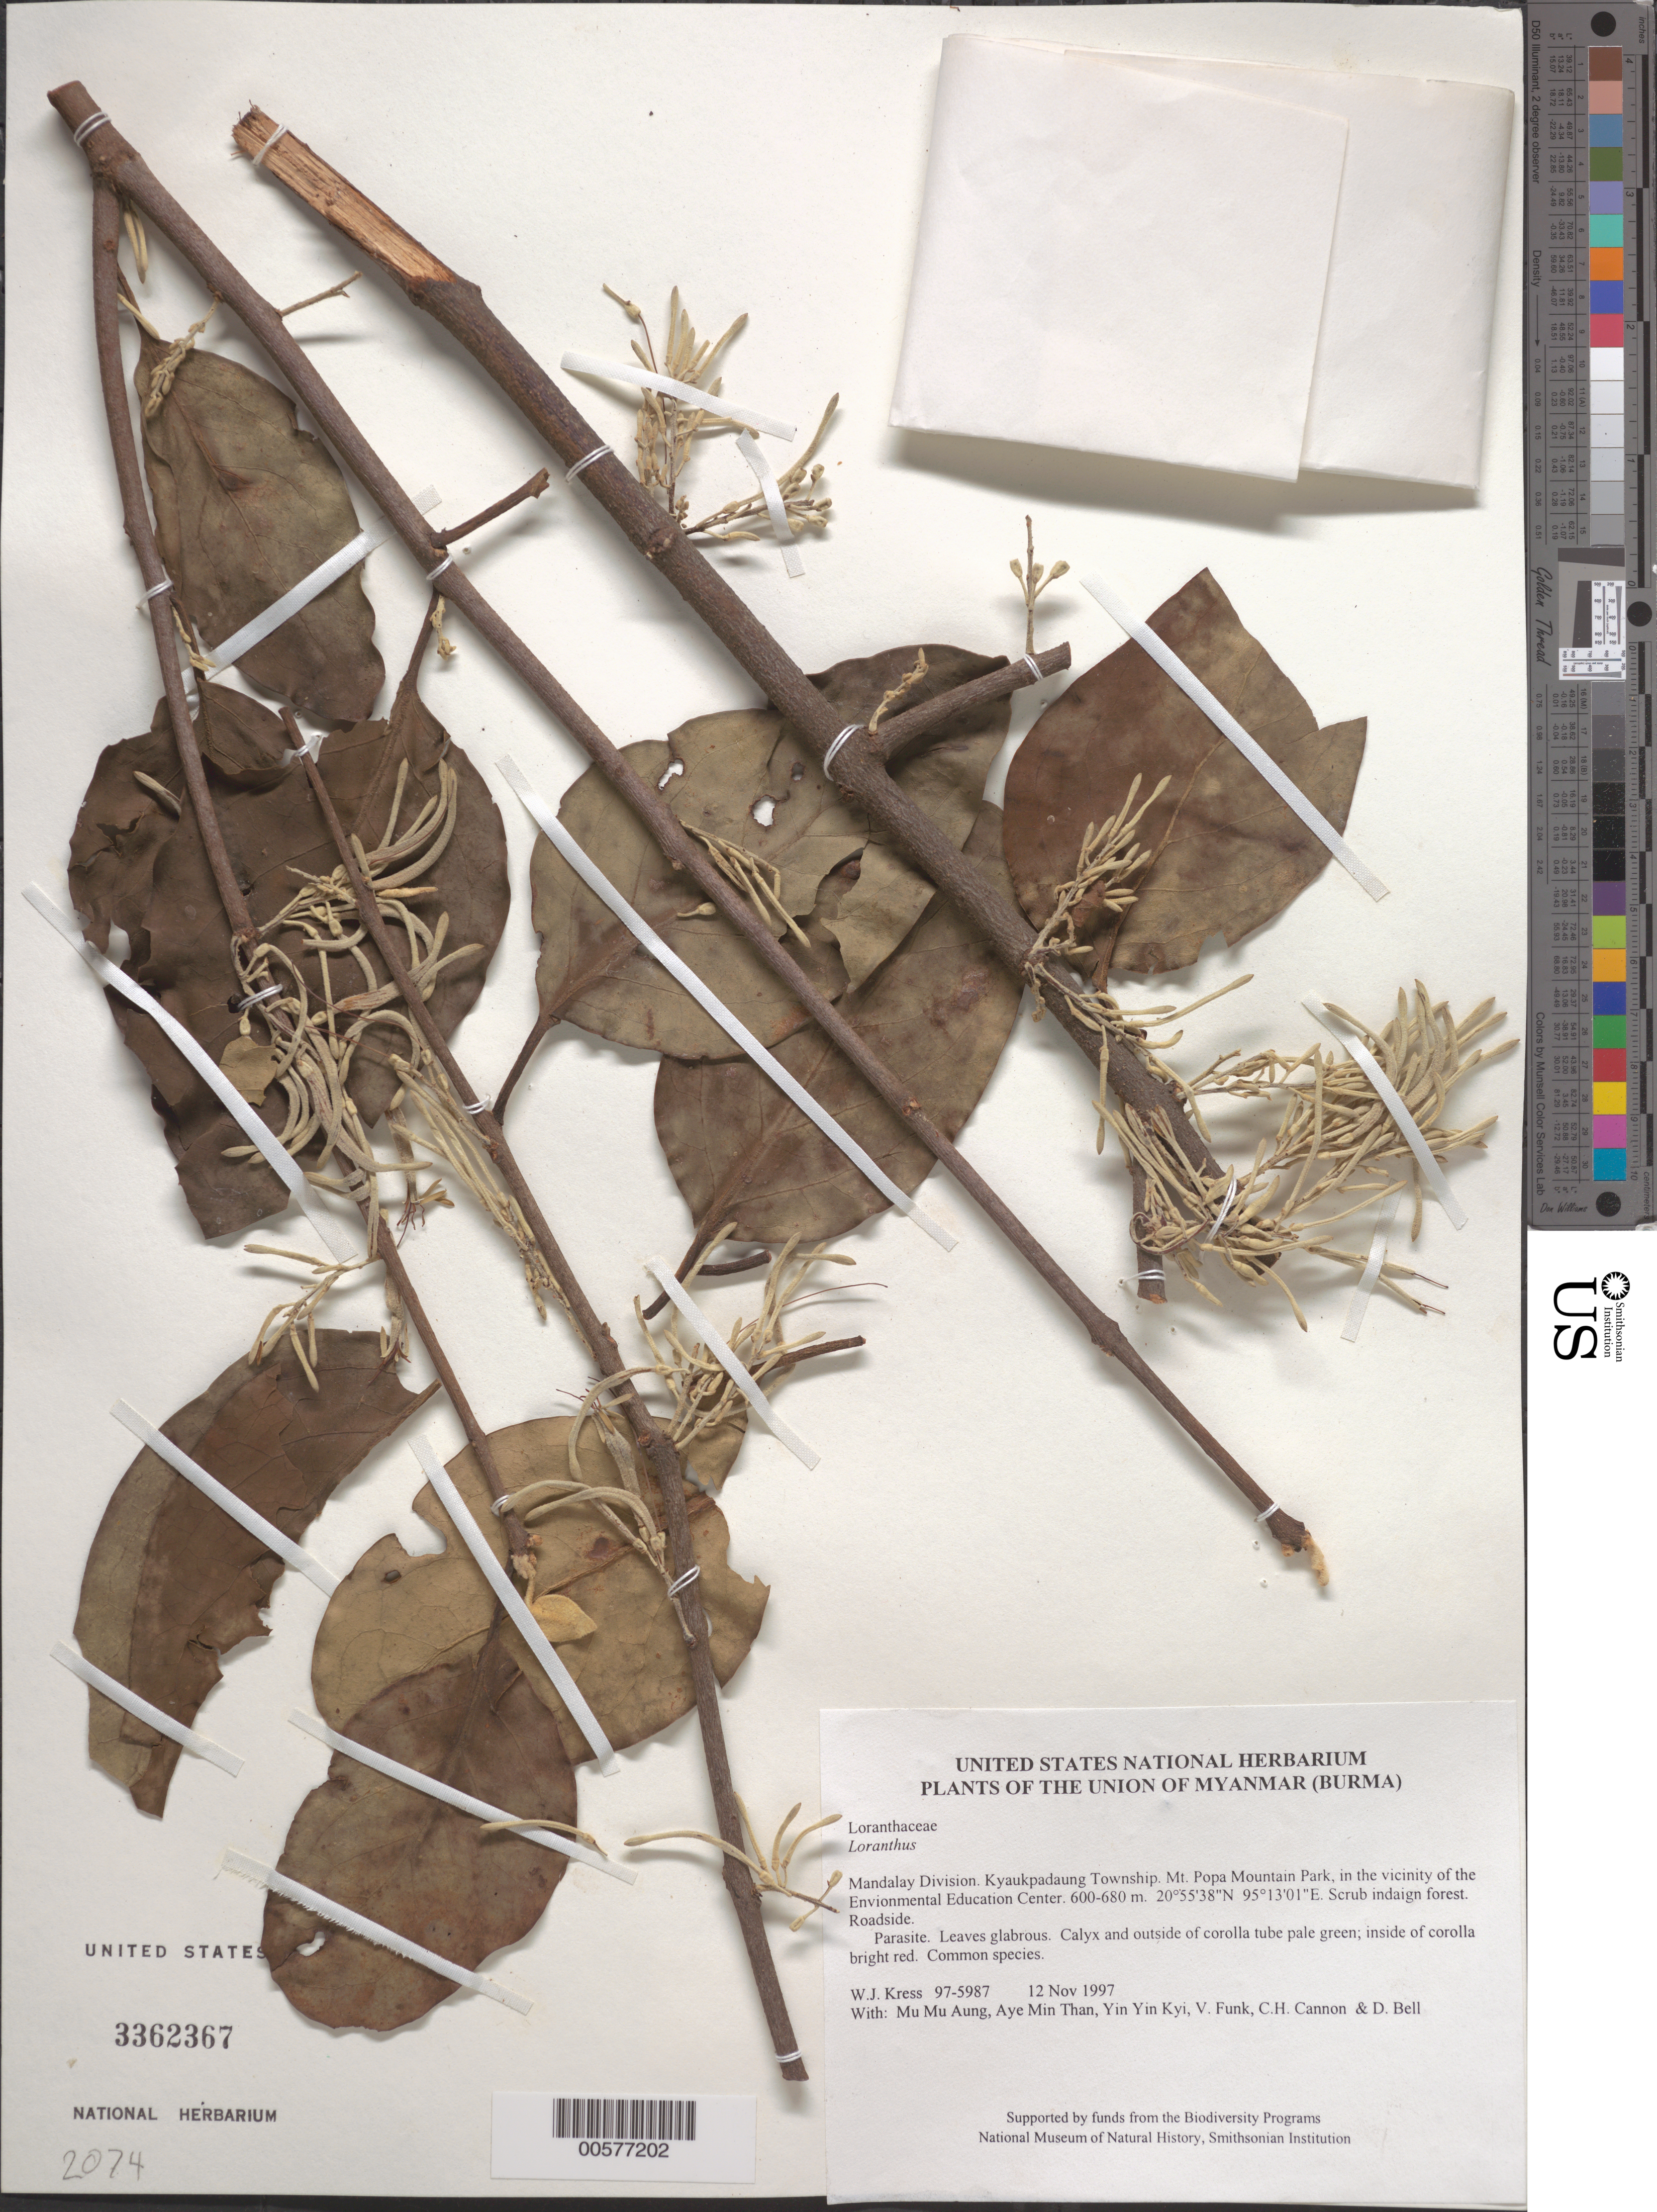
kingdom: Plantae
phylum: Tracheophyta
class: Magnoliopsida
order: Santalales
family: Loranthaceae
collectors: W. J. Kress, Mu Mu Aung, Aye Min Than, Yin Yin Kyi, V. Funk & C. H. Cannon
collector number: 97-5987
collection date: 1997-11-12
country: Myanmar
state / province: Mandalay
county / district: Kyaukpadaung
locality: Mt. Popa Mountain Park, in the vicinity of the Envionmental Education Center.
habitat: Scrub indaign forest. Roadside.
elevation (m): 600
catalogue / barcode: US 3362367